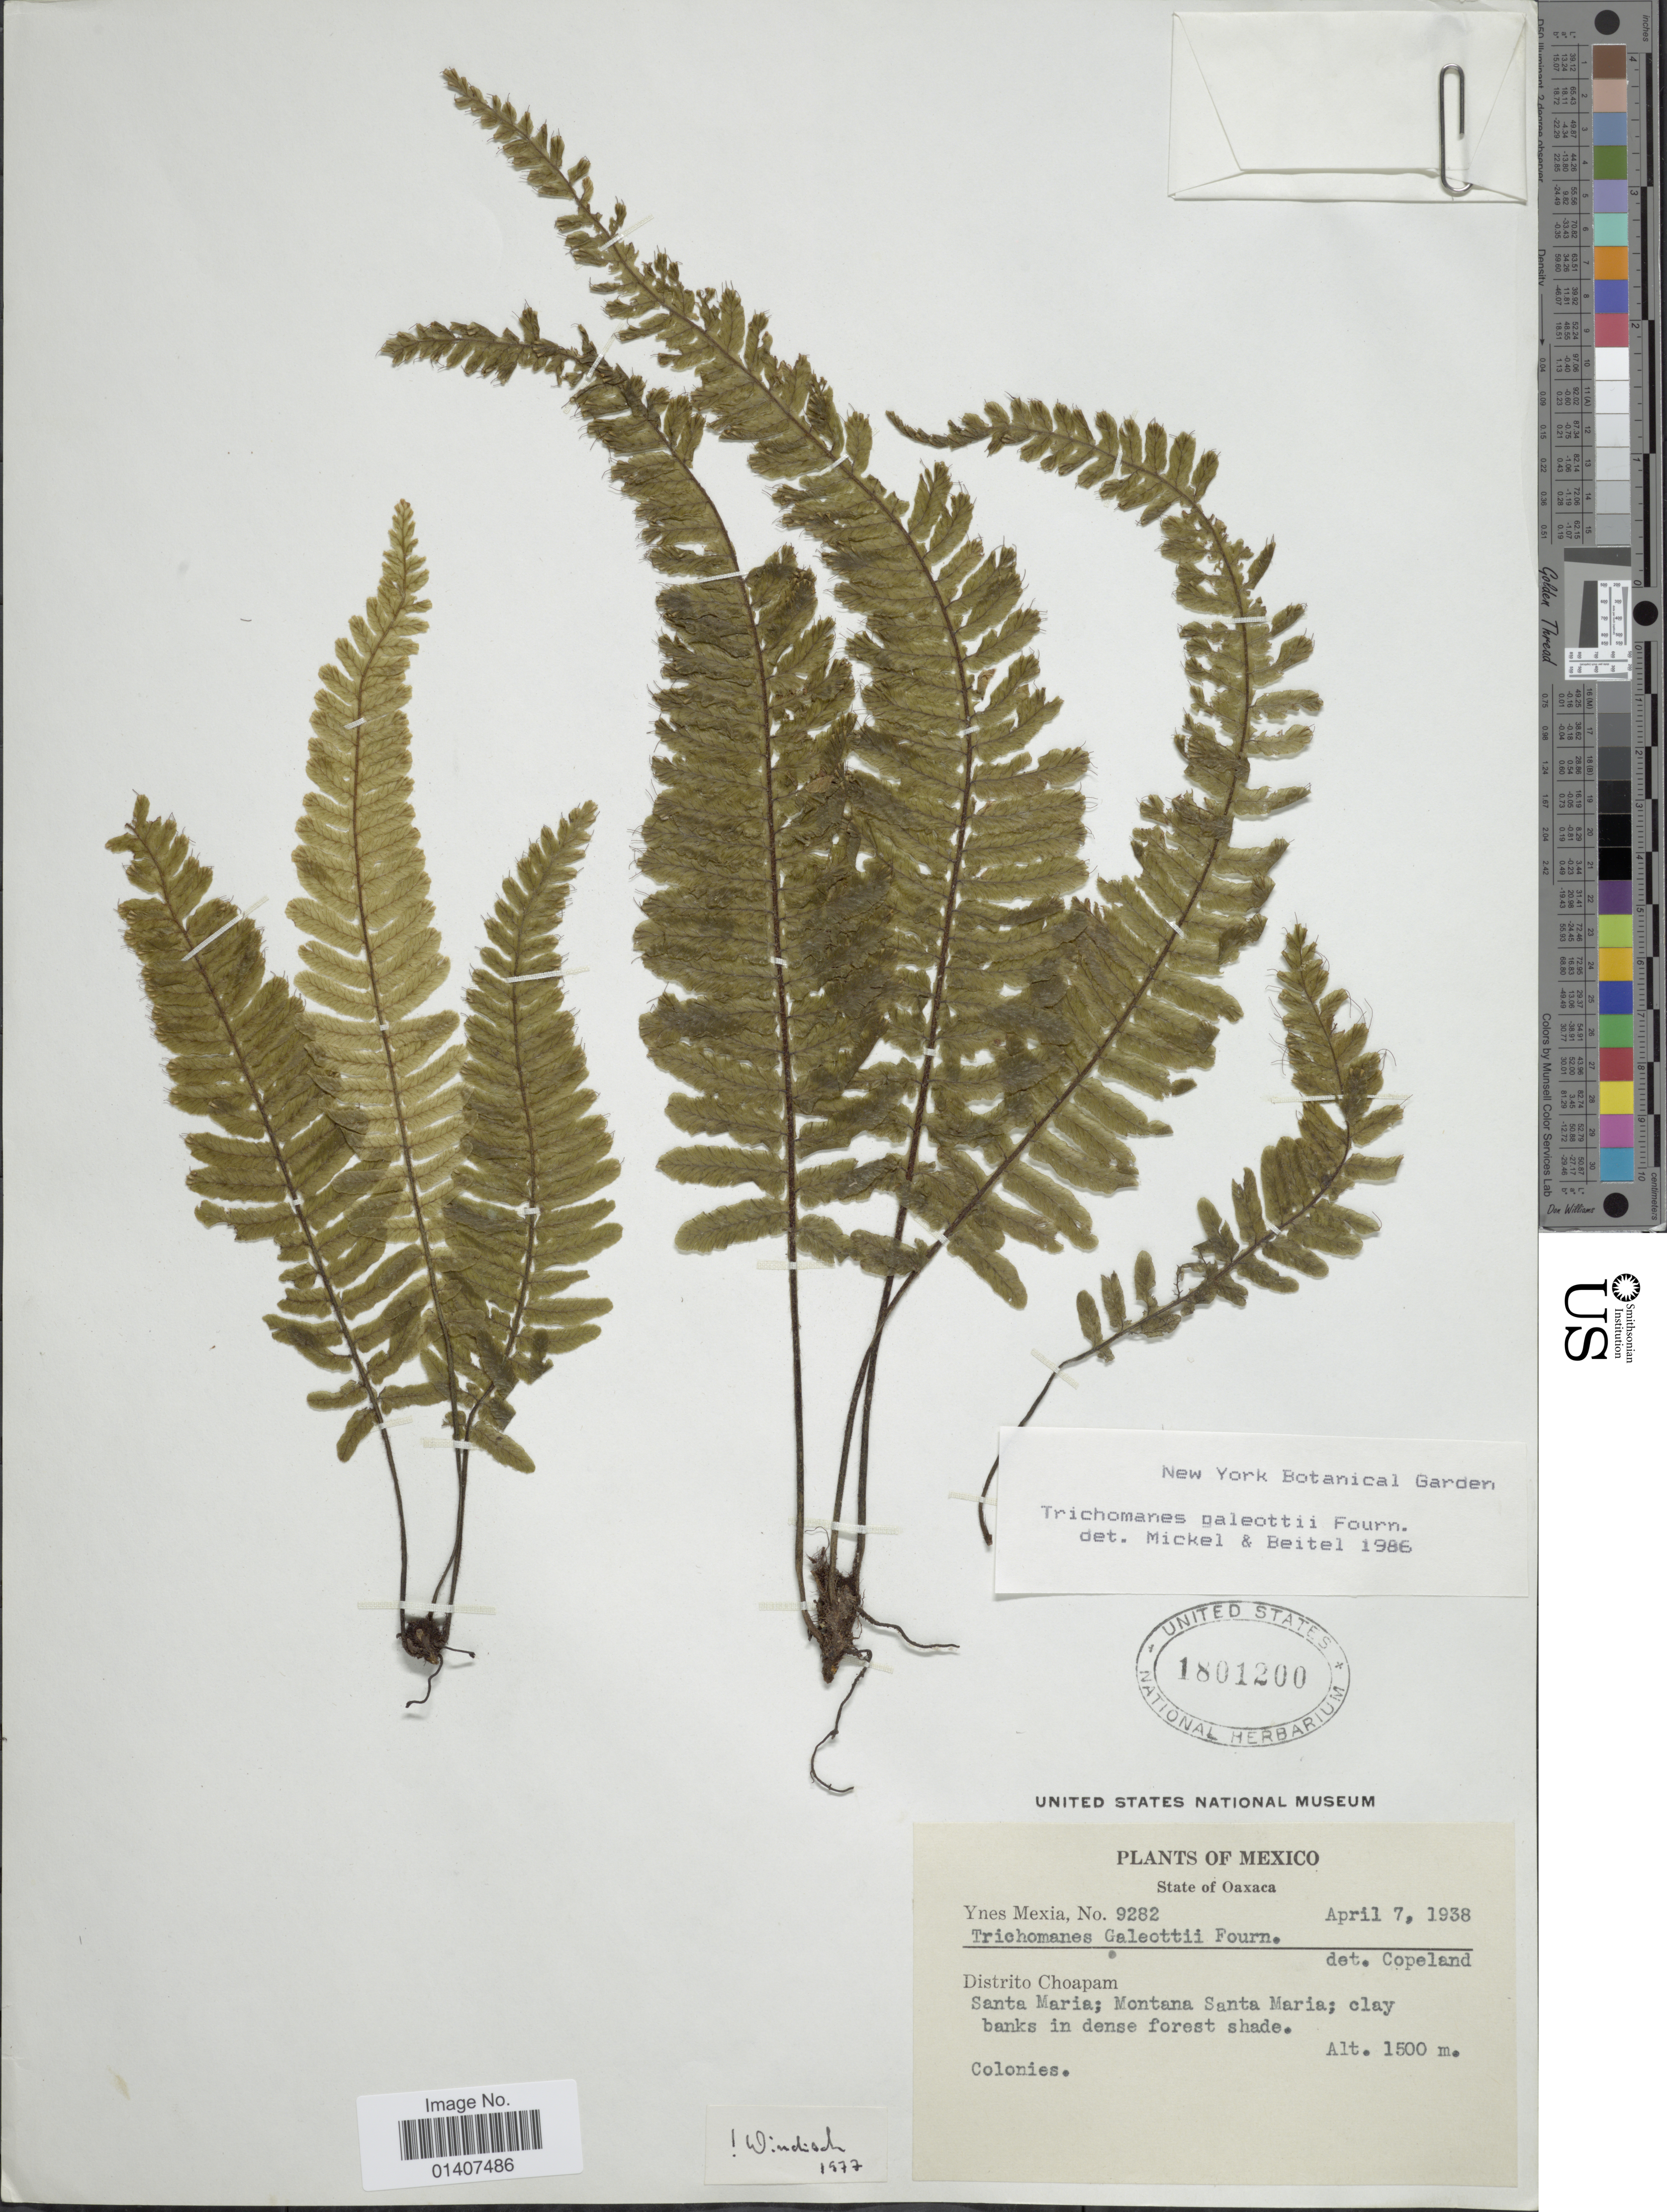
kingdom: Plantae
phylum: Tracheophyta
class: Polypodiopsida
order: Hymenophyllales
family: Hymenophyllaceae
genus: Trichomanes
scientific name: Trichomanes galeottii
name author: E. Fourn.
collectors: Y. Mexia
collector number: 9282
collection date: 1938-04-07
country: Mexico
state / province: Oaxaca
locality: Distrito Choapam, Santa Maria; Montana Santa Maria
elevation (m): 1500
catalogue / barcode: US 1801200